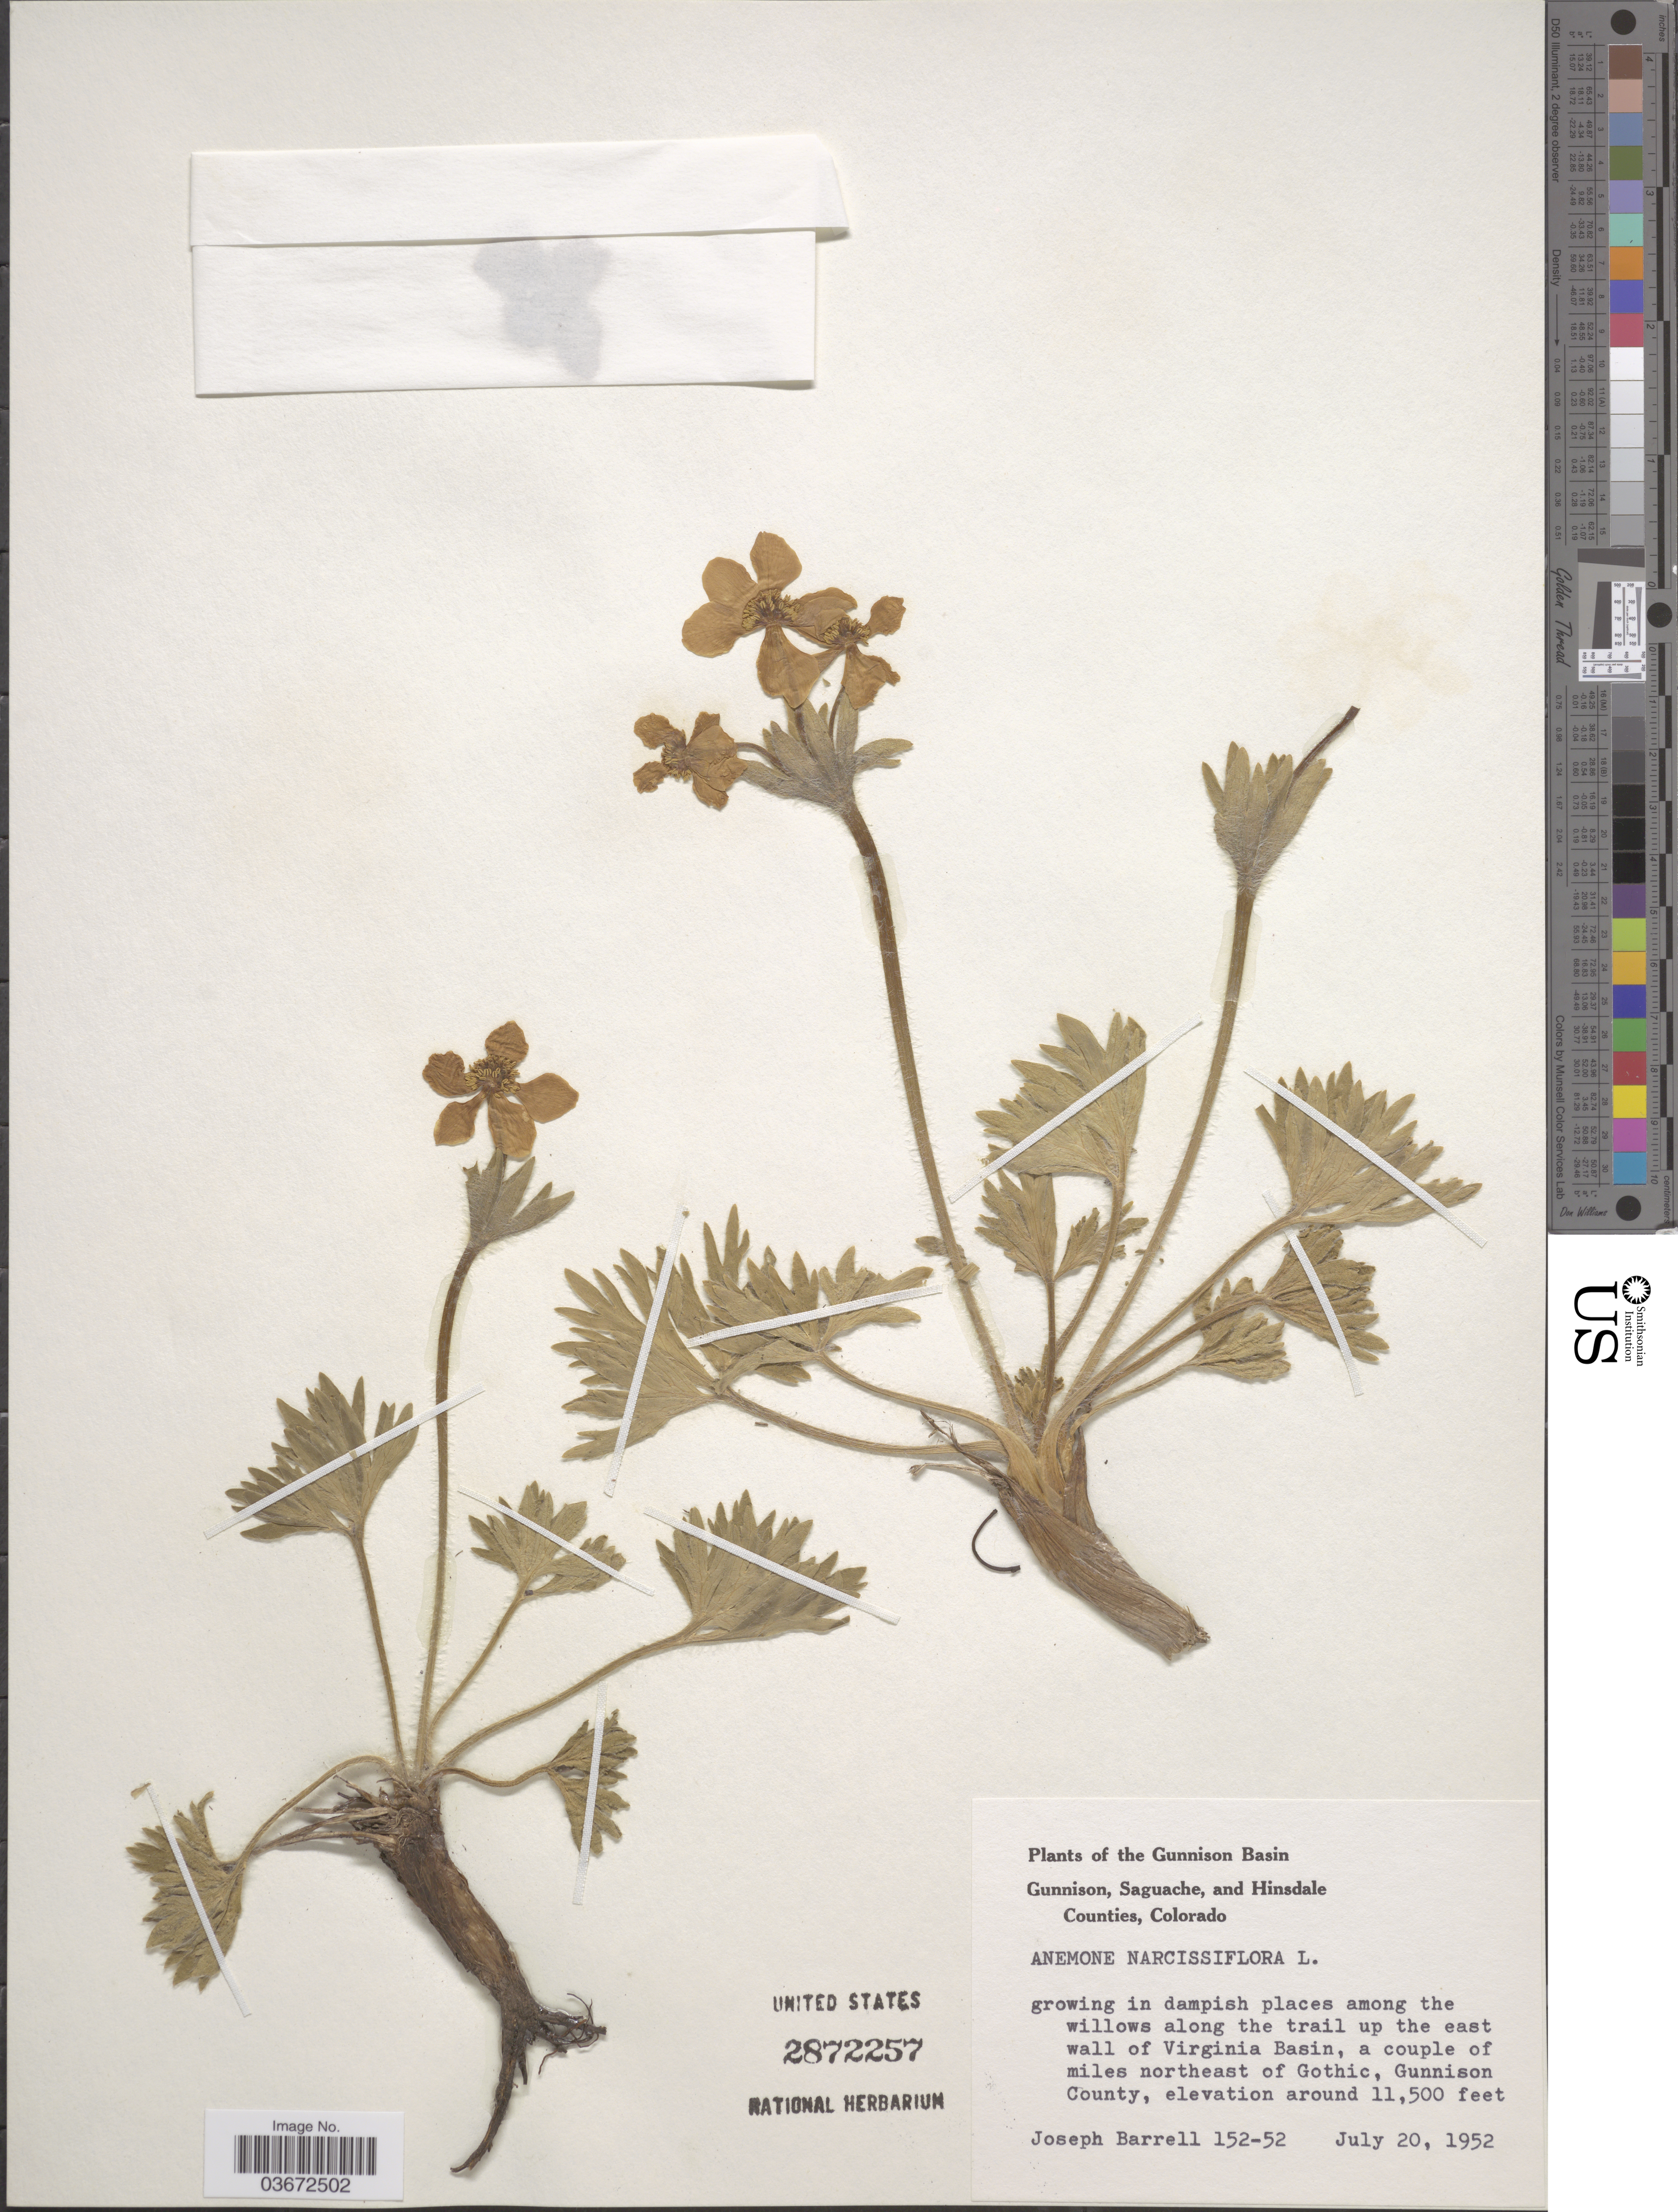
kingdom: Plantae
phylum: Tracheophyta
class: Magnoliopsida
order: Ranunculales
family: Ranunculaceae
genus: Anemone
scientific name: Anemone narcissiflora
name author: L.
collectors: J. Barrell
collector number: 152-52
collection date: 1952-07-20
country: United States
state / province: Colorado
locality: The Gunnison Basin. Among the willows along the trail up the east wall of Virginia Basin, a couple of miles northeast of Gothic, Gunnison County.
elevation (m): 3505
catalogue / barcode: US 2872257